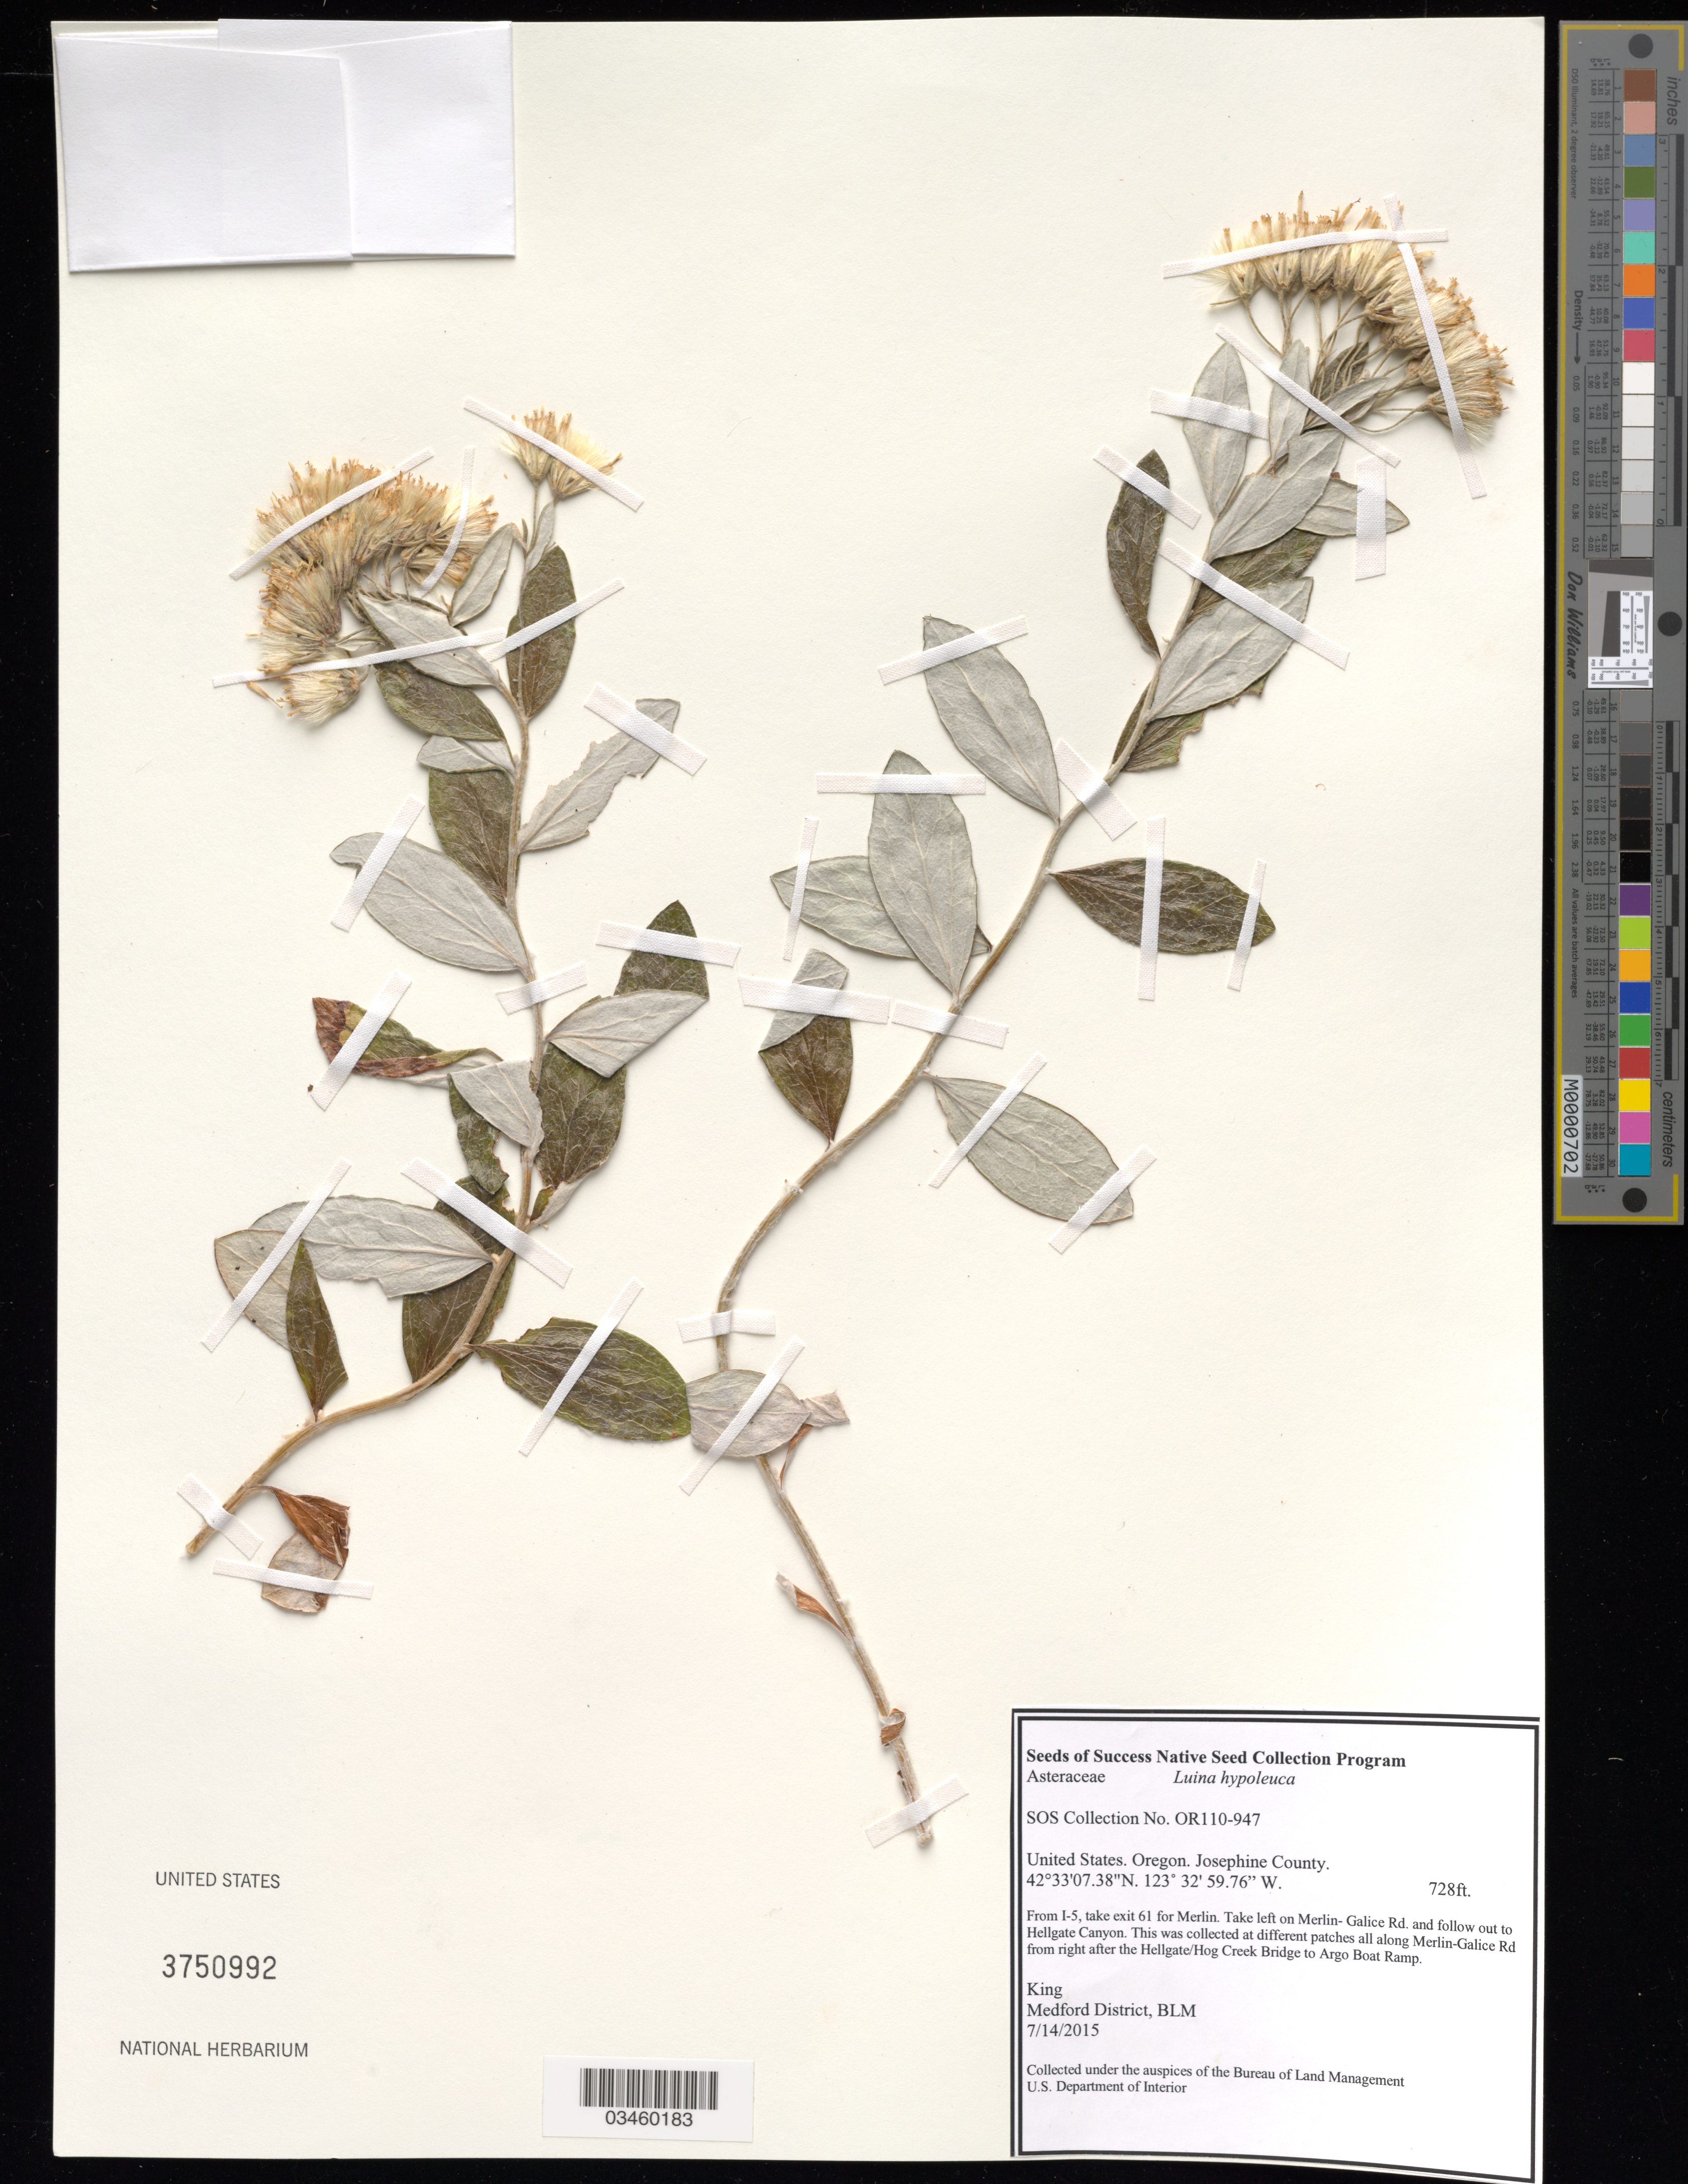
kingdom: Plantae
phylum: Tracheophyta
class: Magnoliopsida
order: Asterales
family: Asteraceae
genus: Luina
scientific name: Luina hypoleuca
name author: Benth.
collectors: King, --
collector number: OR110-947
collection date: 2015-07-14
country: United States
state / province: Oregon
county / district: Josephine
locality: Hellgate/Hog Creek Bridge to Argo Boat Ramp.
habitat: Rocky Cliffs/River Canyon--Madrone/Poison Oak/Ocean spray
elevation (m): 222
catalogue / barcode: US 3750992